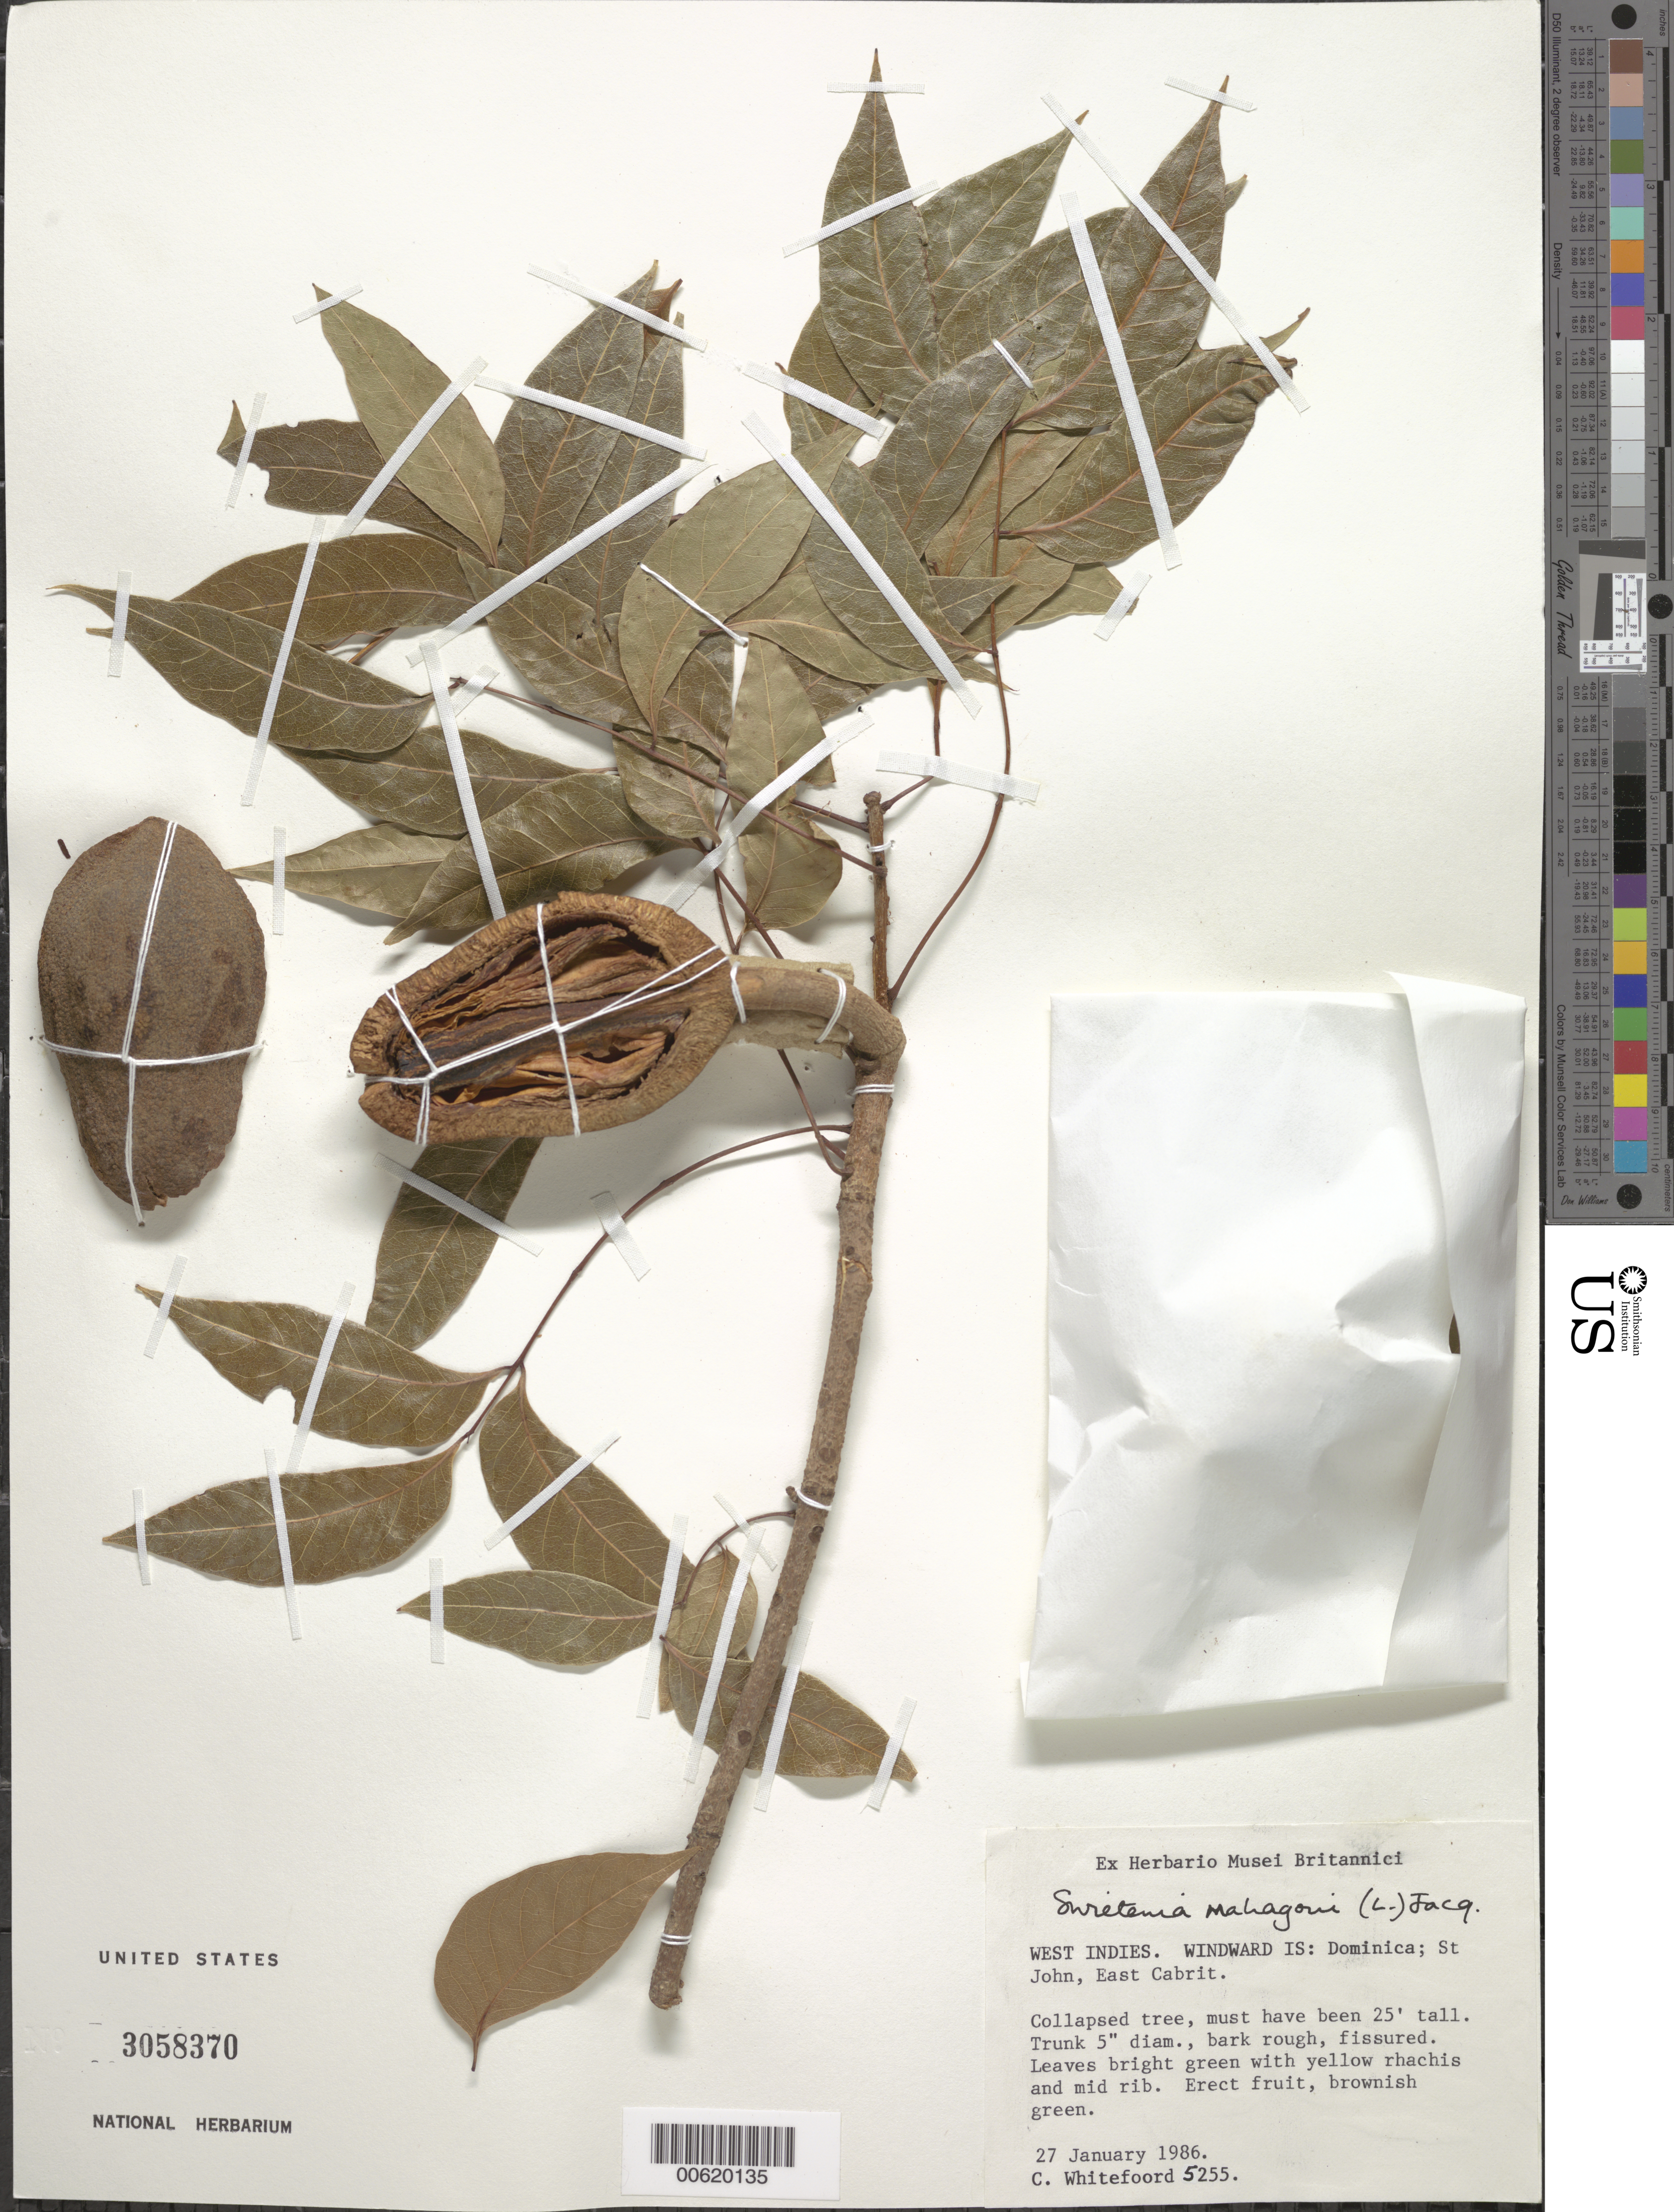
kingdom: Plantae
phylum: Tracheophyta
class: Magnoliopsida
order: Sapindales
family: Meliaceae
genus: Swietenia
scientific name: Swietenia mahagoni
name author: (L.) Jacq.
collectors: C. Whitefoord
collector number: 5255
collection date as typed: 27 Jan 1986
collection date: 1986-01-27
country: Dominica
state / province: St. John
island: Dominica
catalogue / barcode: US 3058370